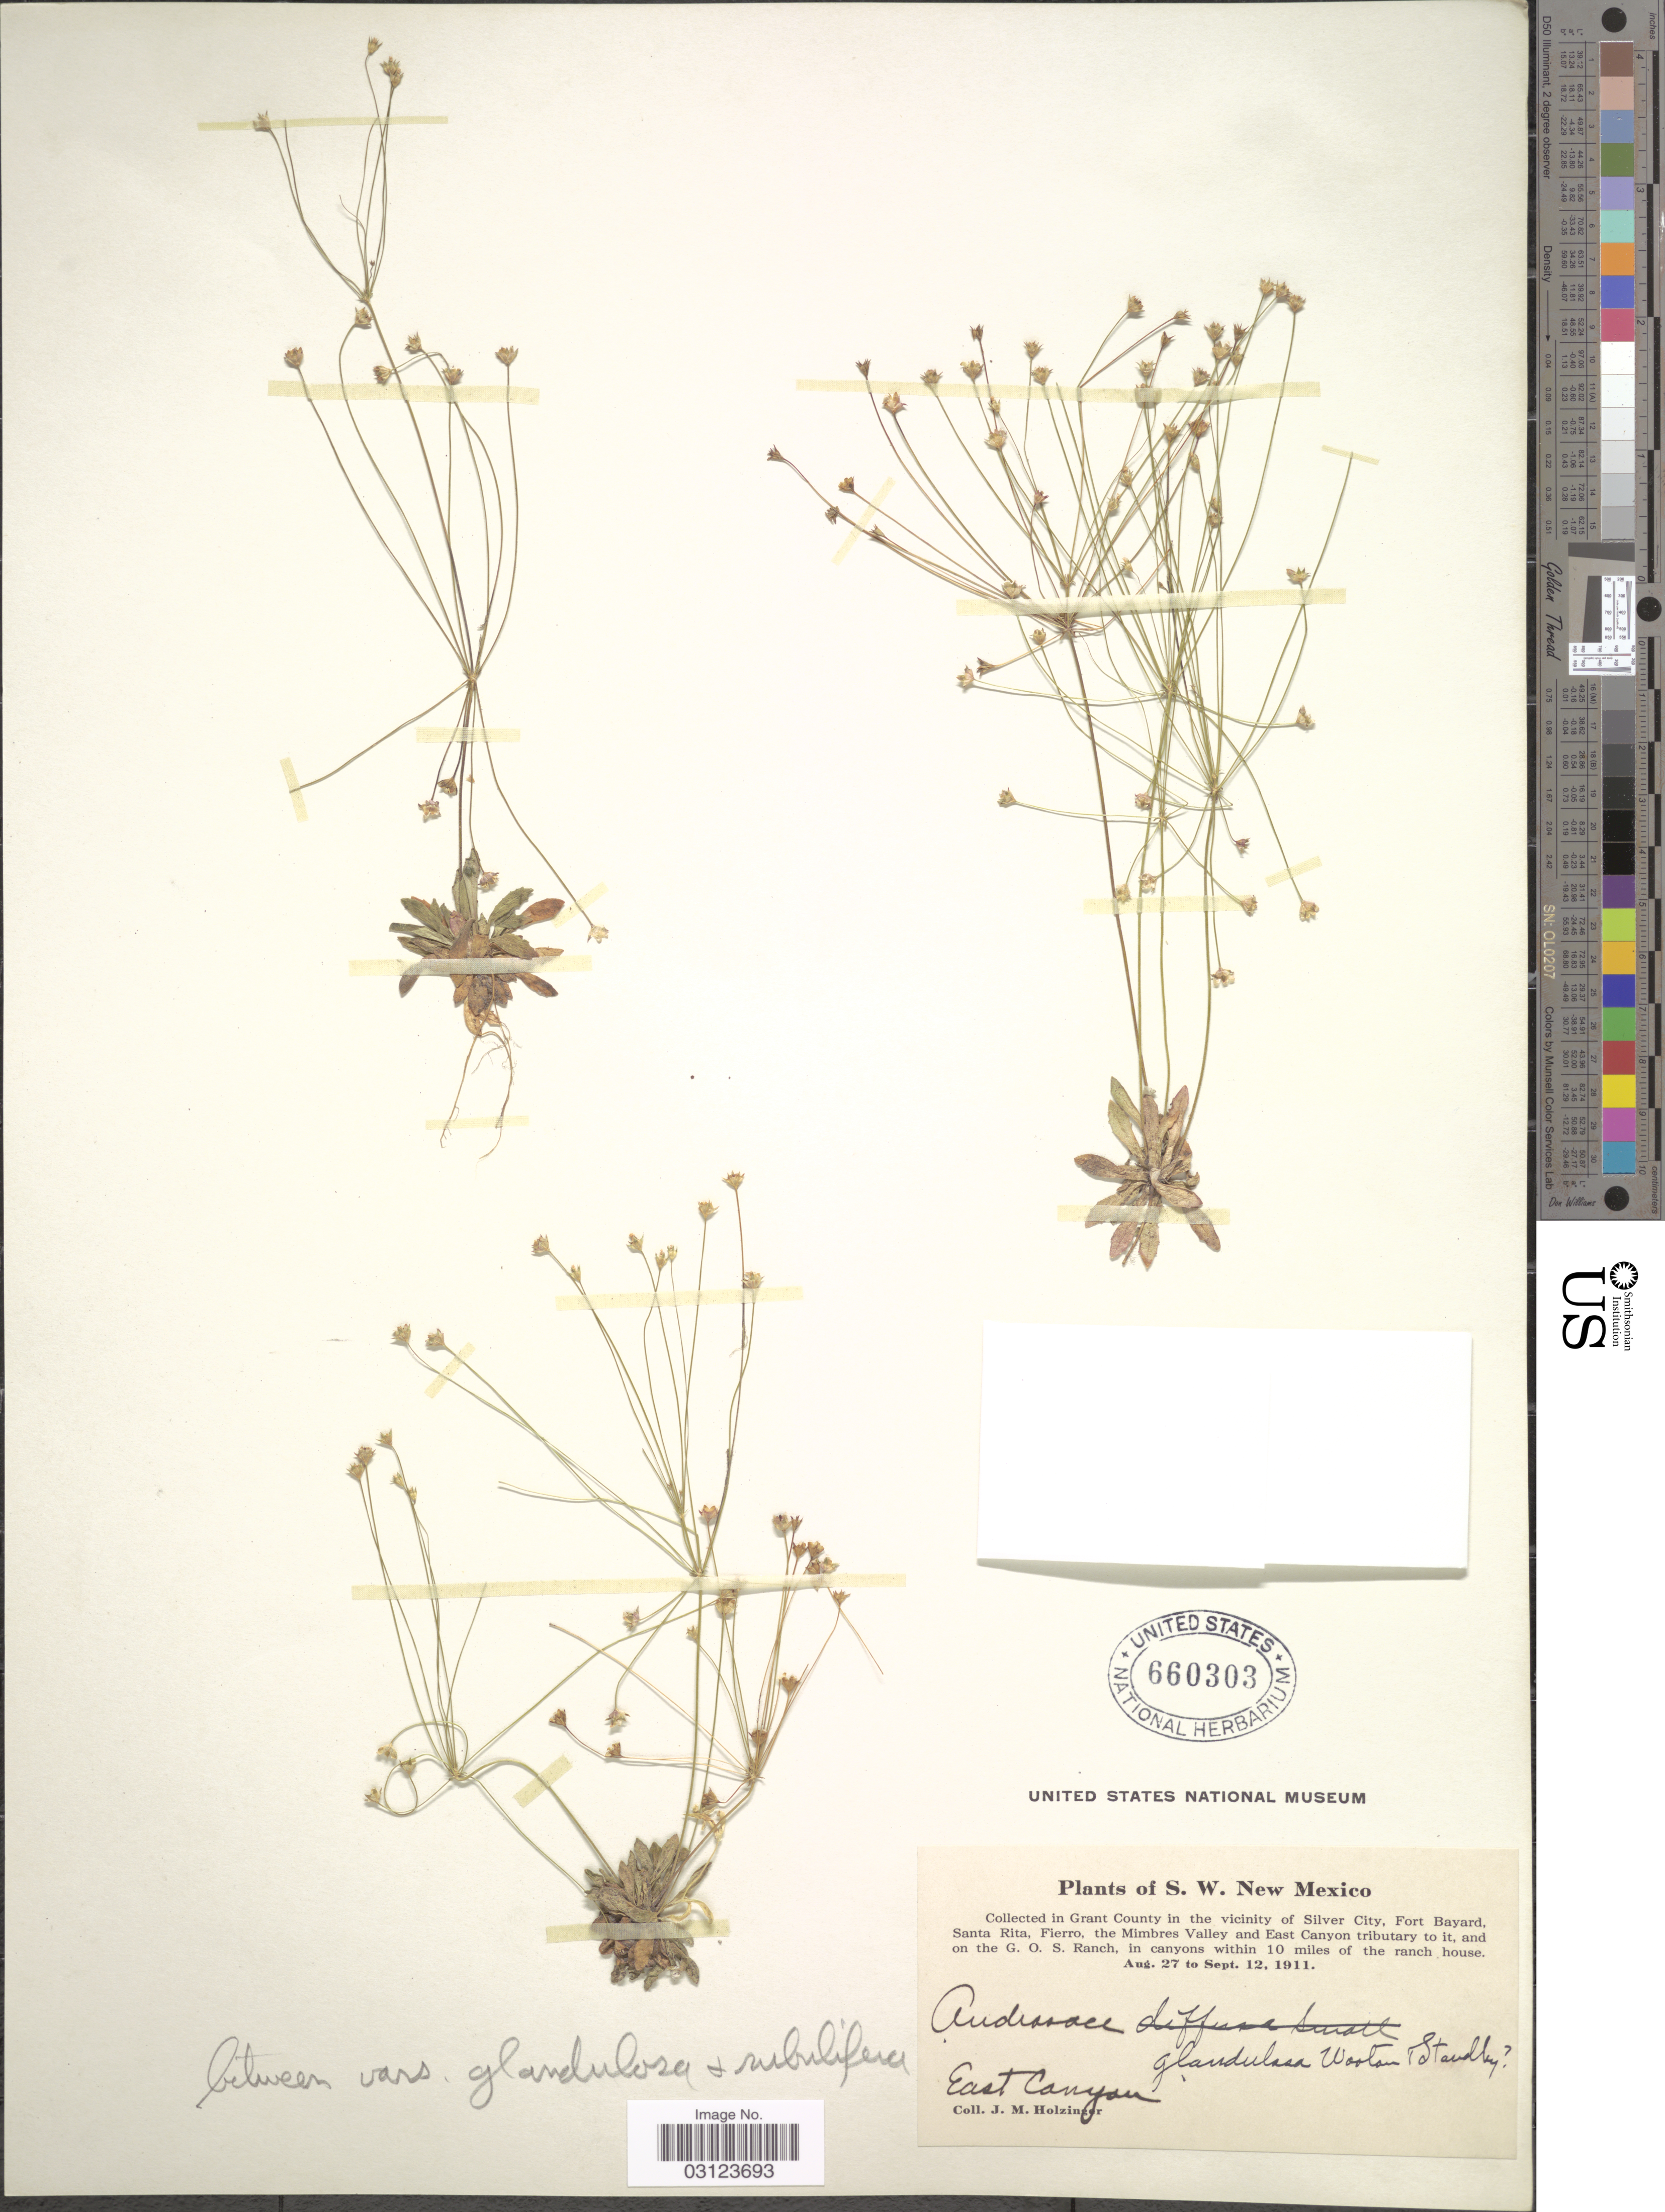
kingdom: Plantae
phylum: Tracheophyta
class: Magnoliopsida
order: Ericales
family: Primulaceae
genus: Androsace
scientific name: Androsace septentrionalis subsp. subulifera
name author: (A. Gray) G.T. Robbins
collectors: J. M. Holzinger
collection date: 1911-08-27/1911-09-12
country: United States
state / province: New Mexico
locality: S.W. New Mexico. Collected in Grant County in the vicinity of Silver City, Fort Bayard, Santa Rita, Fierro, the Mimbres Valley and East Canyon tributary to it, and on the G.O.S. Ranch, in canyons within 10 miles of the ranch house. East Canyon.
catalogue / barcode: US 660303